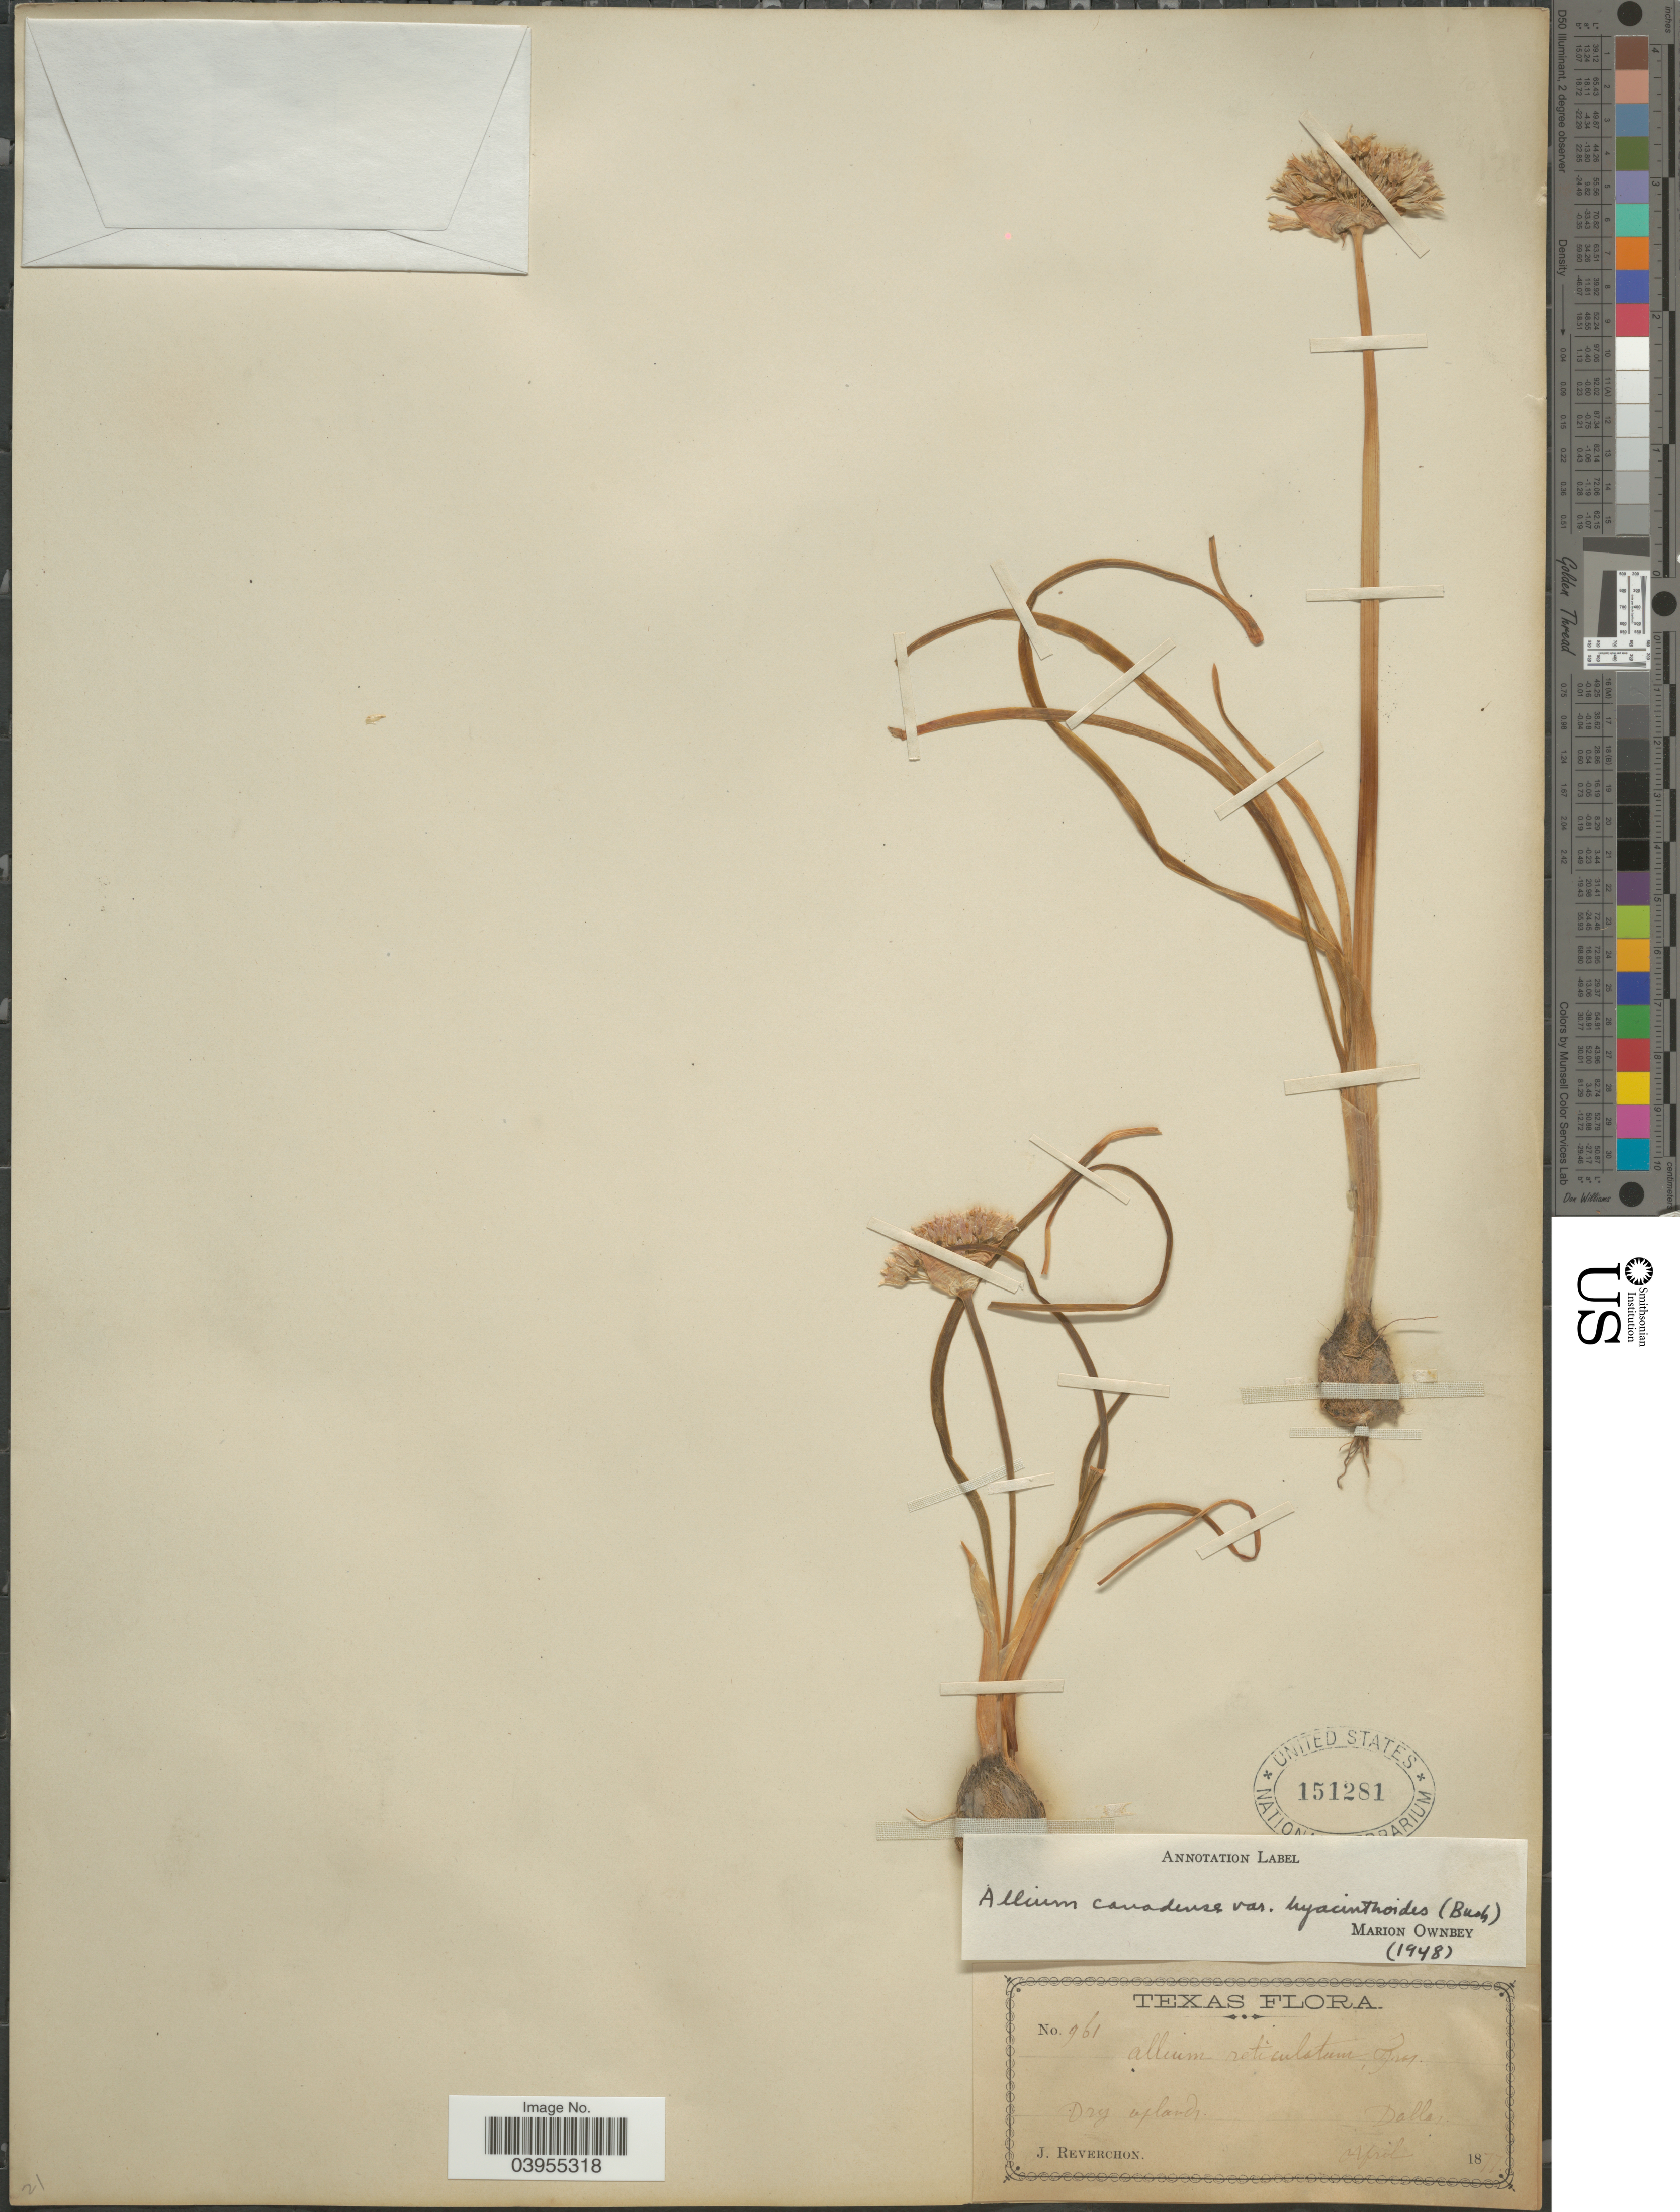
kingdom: Plantae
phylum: Tracheophyta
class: Liliopsida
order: Asparagales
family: Amaryllidaceae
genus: Allium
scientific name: Allium canadense var. hyacinthoides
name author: (Bush) Ownbey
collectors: J. Reverchon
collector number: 961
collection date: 1877-04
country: United States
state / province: Texas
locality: Dallas.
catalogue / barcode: US 151281